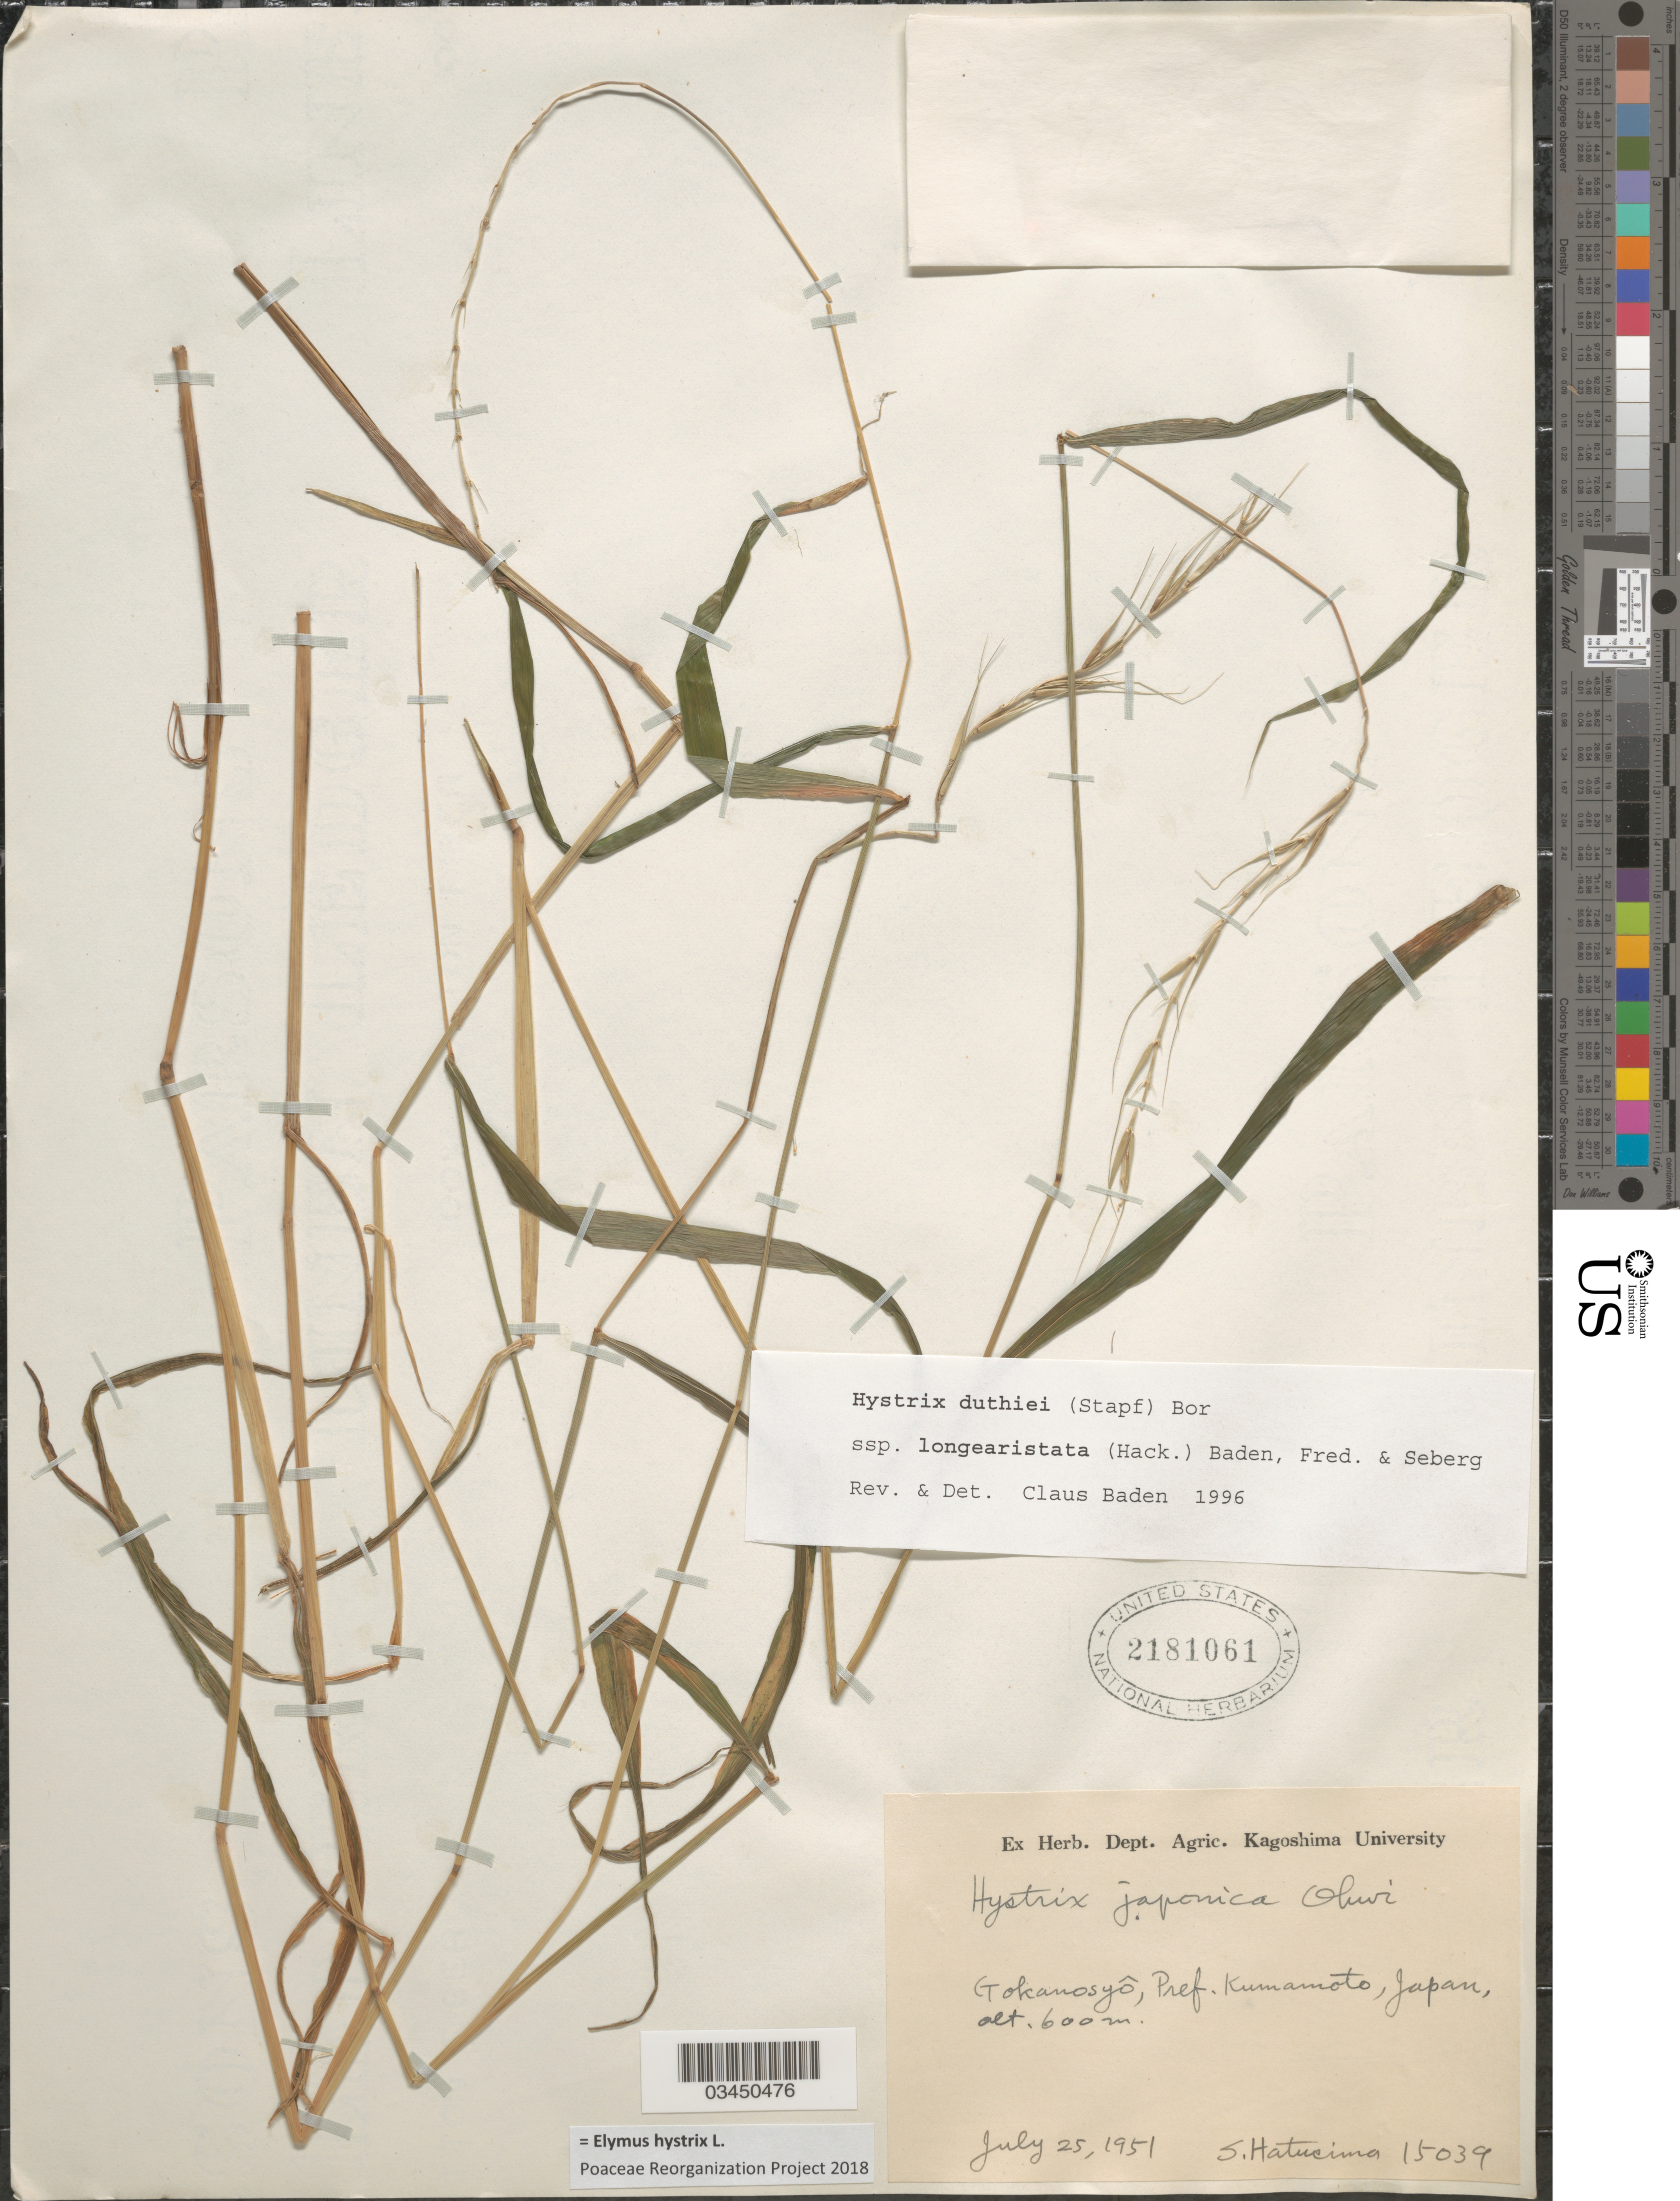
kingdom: Plantae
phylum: Tracheophyta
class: Liliopsida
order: Poales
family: Poaceae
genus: Elymus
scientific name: Elymus hystrix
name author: L.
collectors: S. Hatusima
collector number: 15039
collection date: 1951-07-25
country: Japan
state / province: Kumamoto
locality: (Tokanosyô, Pref. Kumamoto.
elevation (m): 600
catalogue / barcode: US 2181061